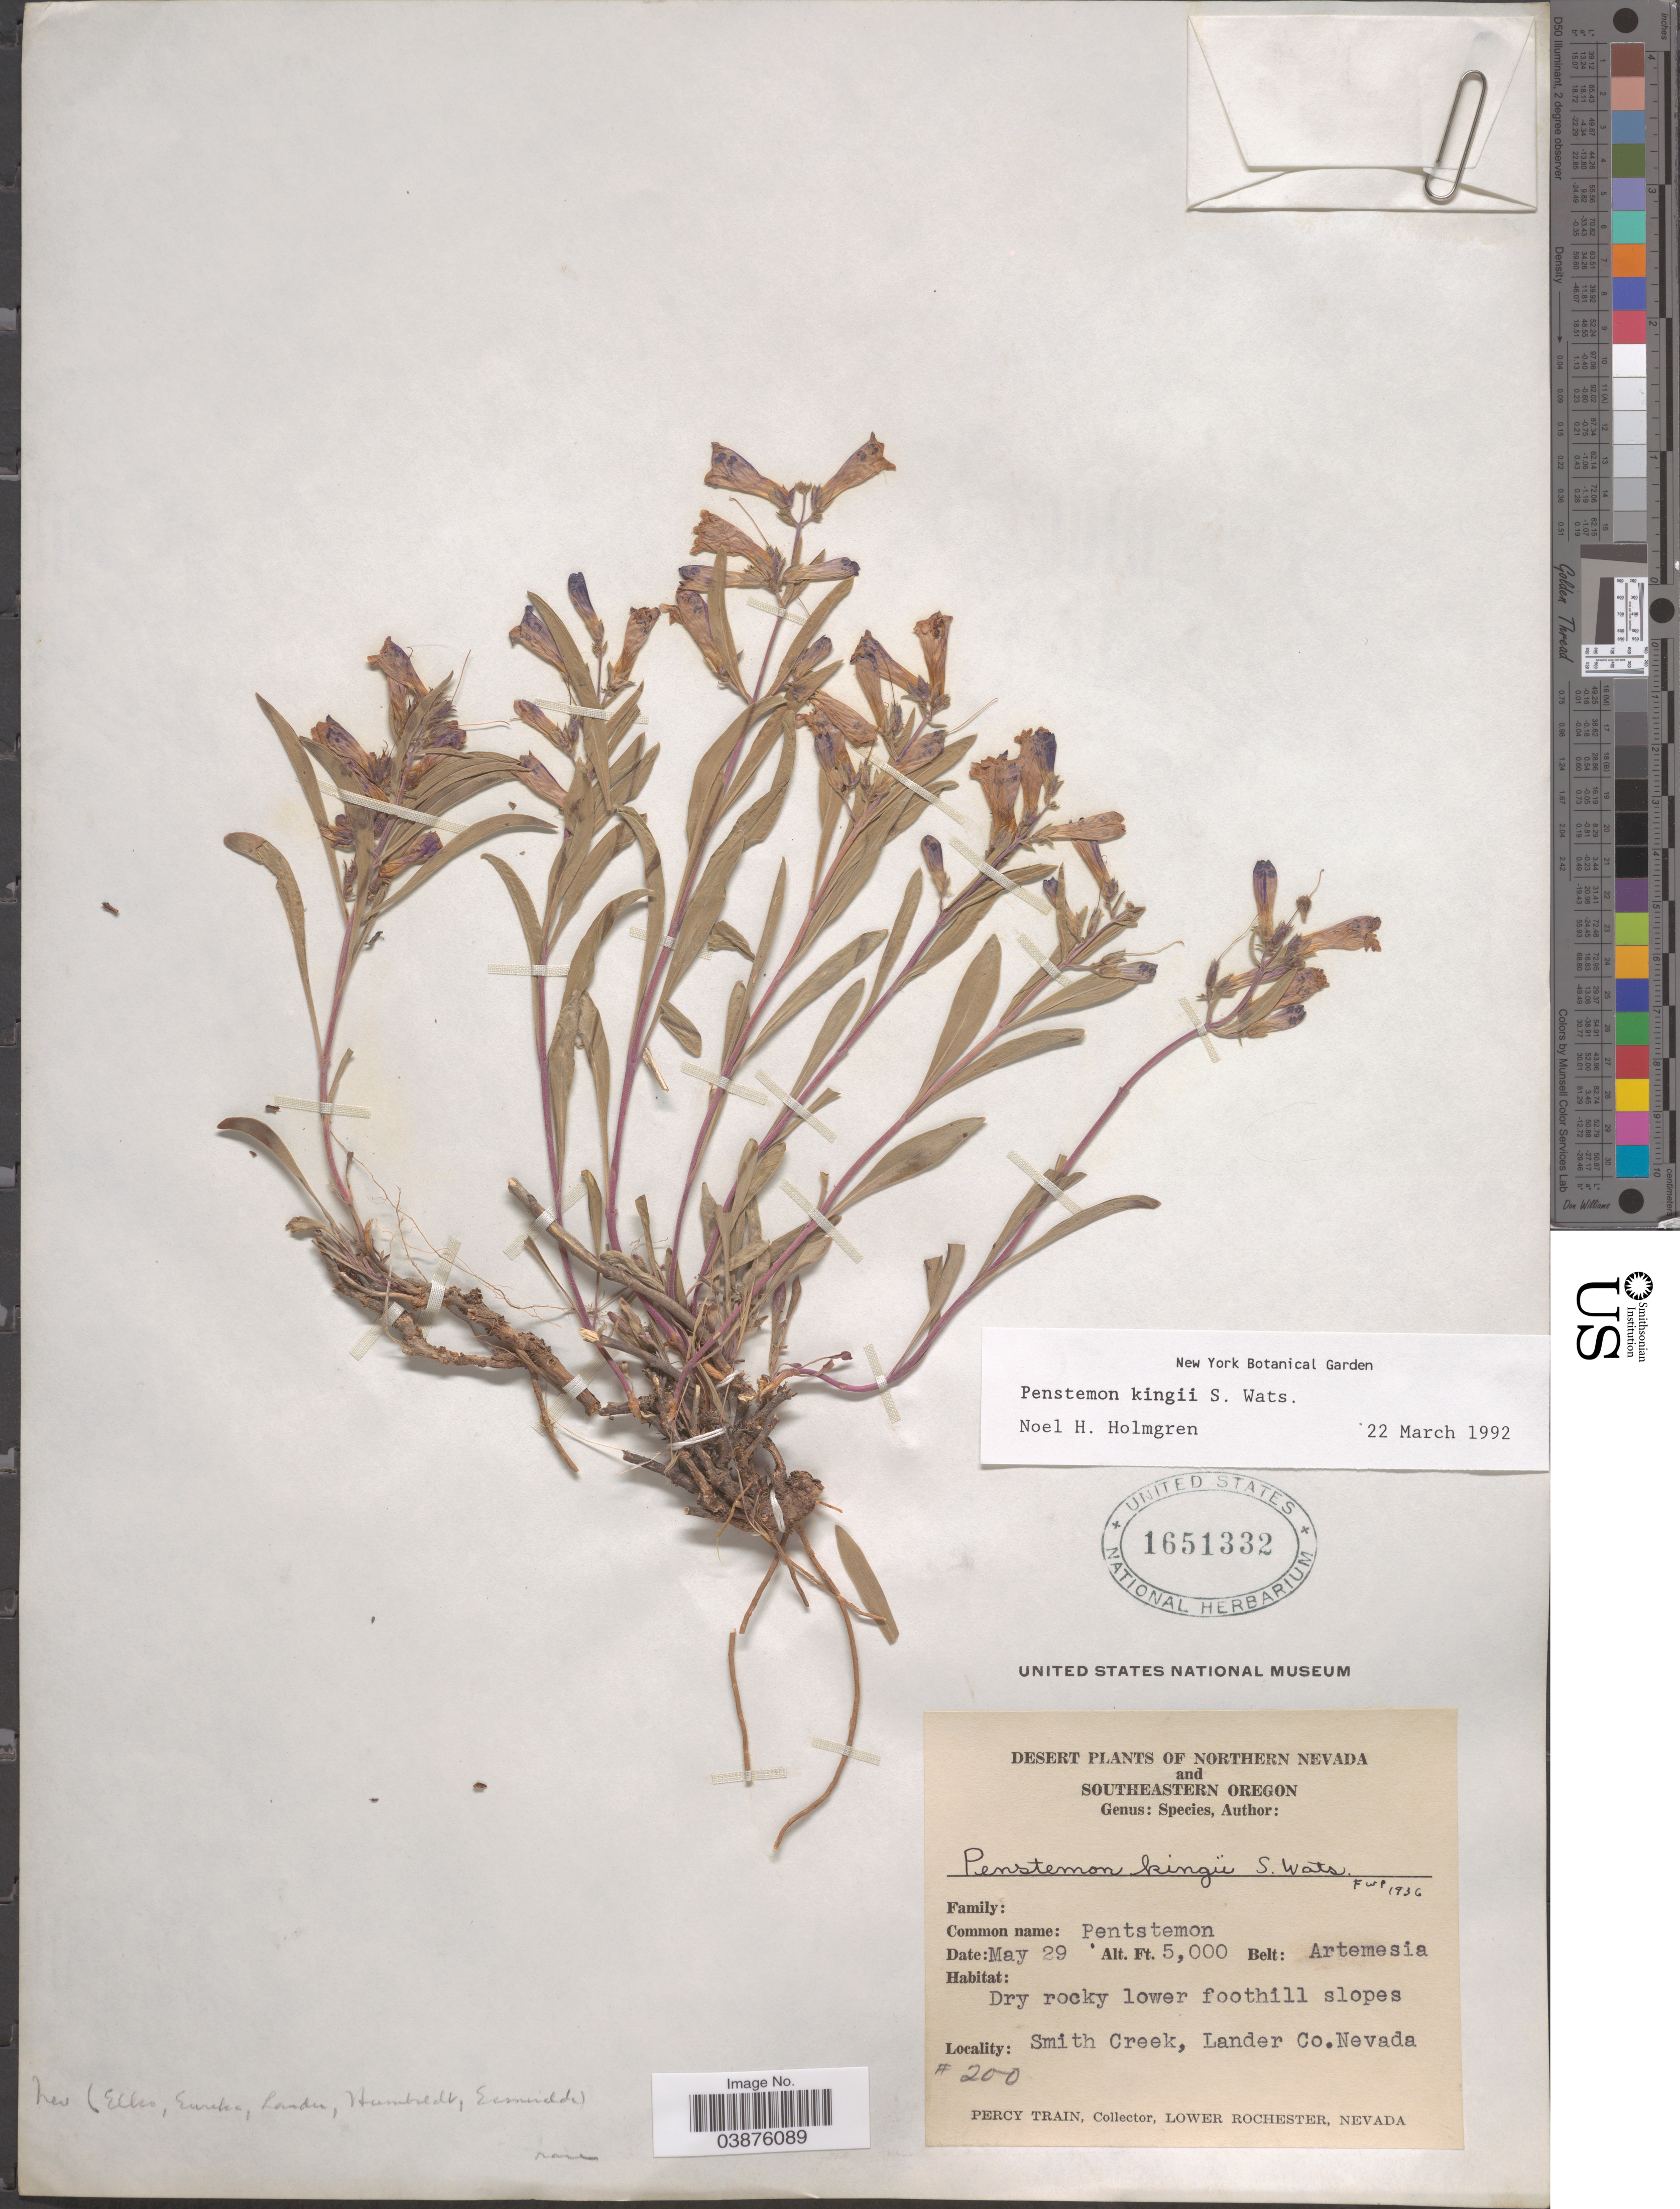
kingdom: Plantae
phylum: Tracheophyta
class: Magnoliopsida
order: Lamiales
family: Plantaginaceae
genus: Penstemon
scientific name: Penstemon kingii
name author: S. Watson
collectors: P. Train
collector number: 200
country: United States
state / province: Nevada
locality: Northern Nevada. Belt: Artemisia. Dry rocky lower foothill slopes Smith Creek, Lander Co.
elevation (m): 1524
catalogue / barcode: US 1651332